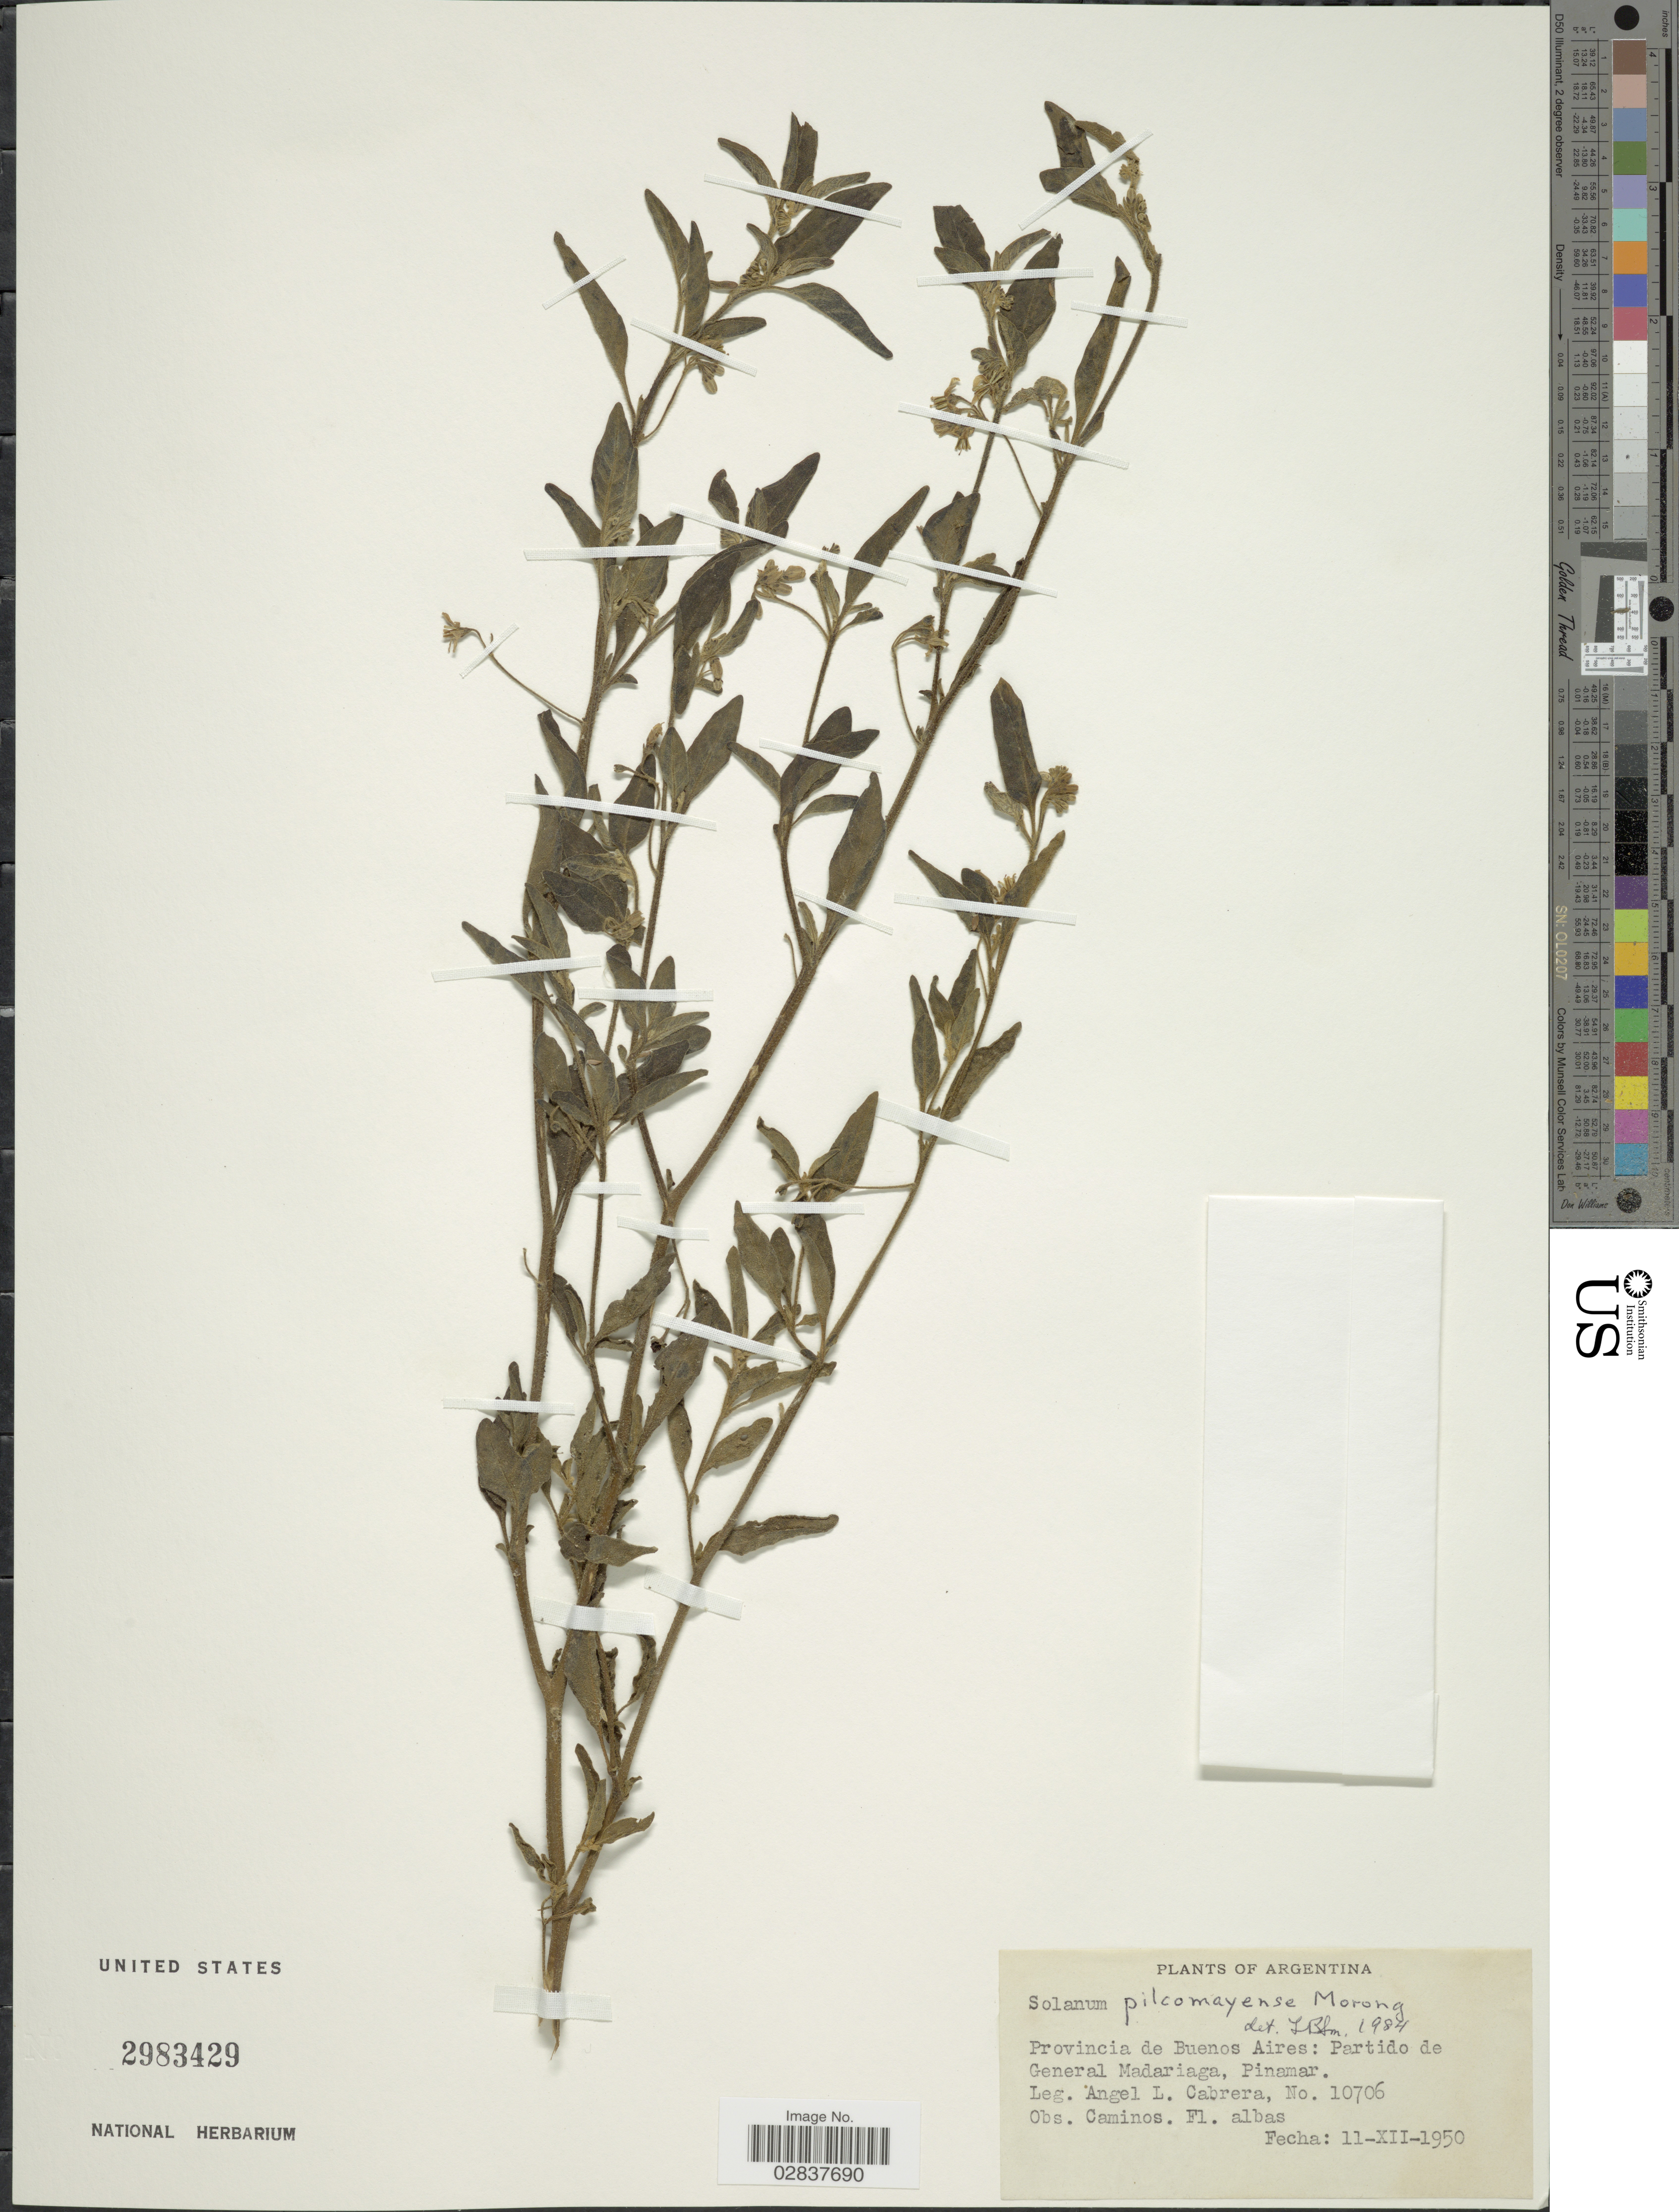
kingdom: Plantae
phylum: Tracheophyta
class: Magnoliopsida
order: Solanales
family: Solanaceae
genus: Solanum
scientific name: Solanum chenopodioides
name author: Lam.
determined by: Knapp, S. D.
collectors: A. L. Cabrera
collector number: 10706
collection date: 1950-12-11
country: Argentina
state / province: Buenos Aires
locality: Partido de General Madariaga, Pinamar.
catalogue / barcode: US 2983429